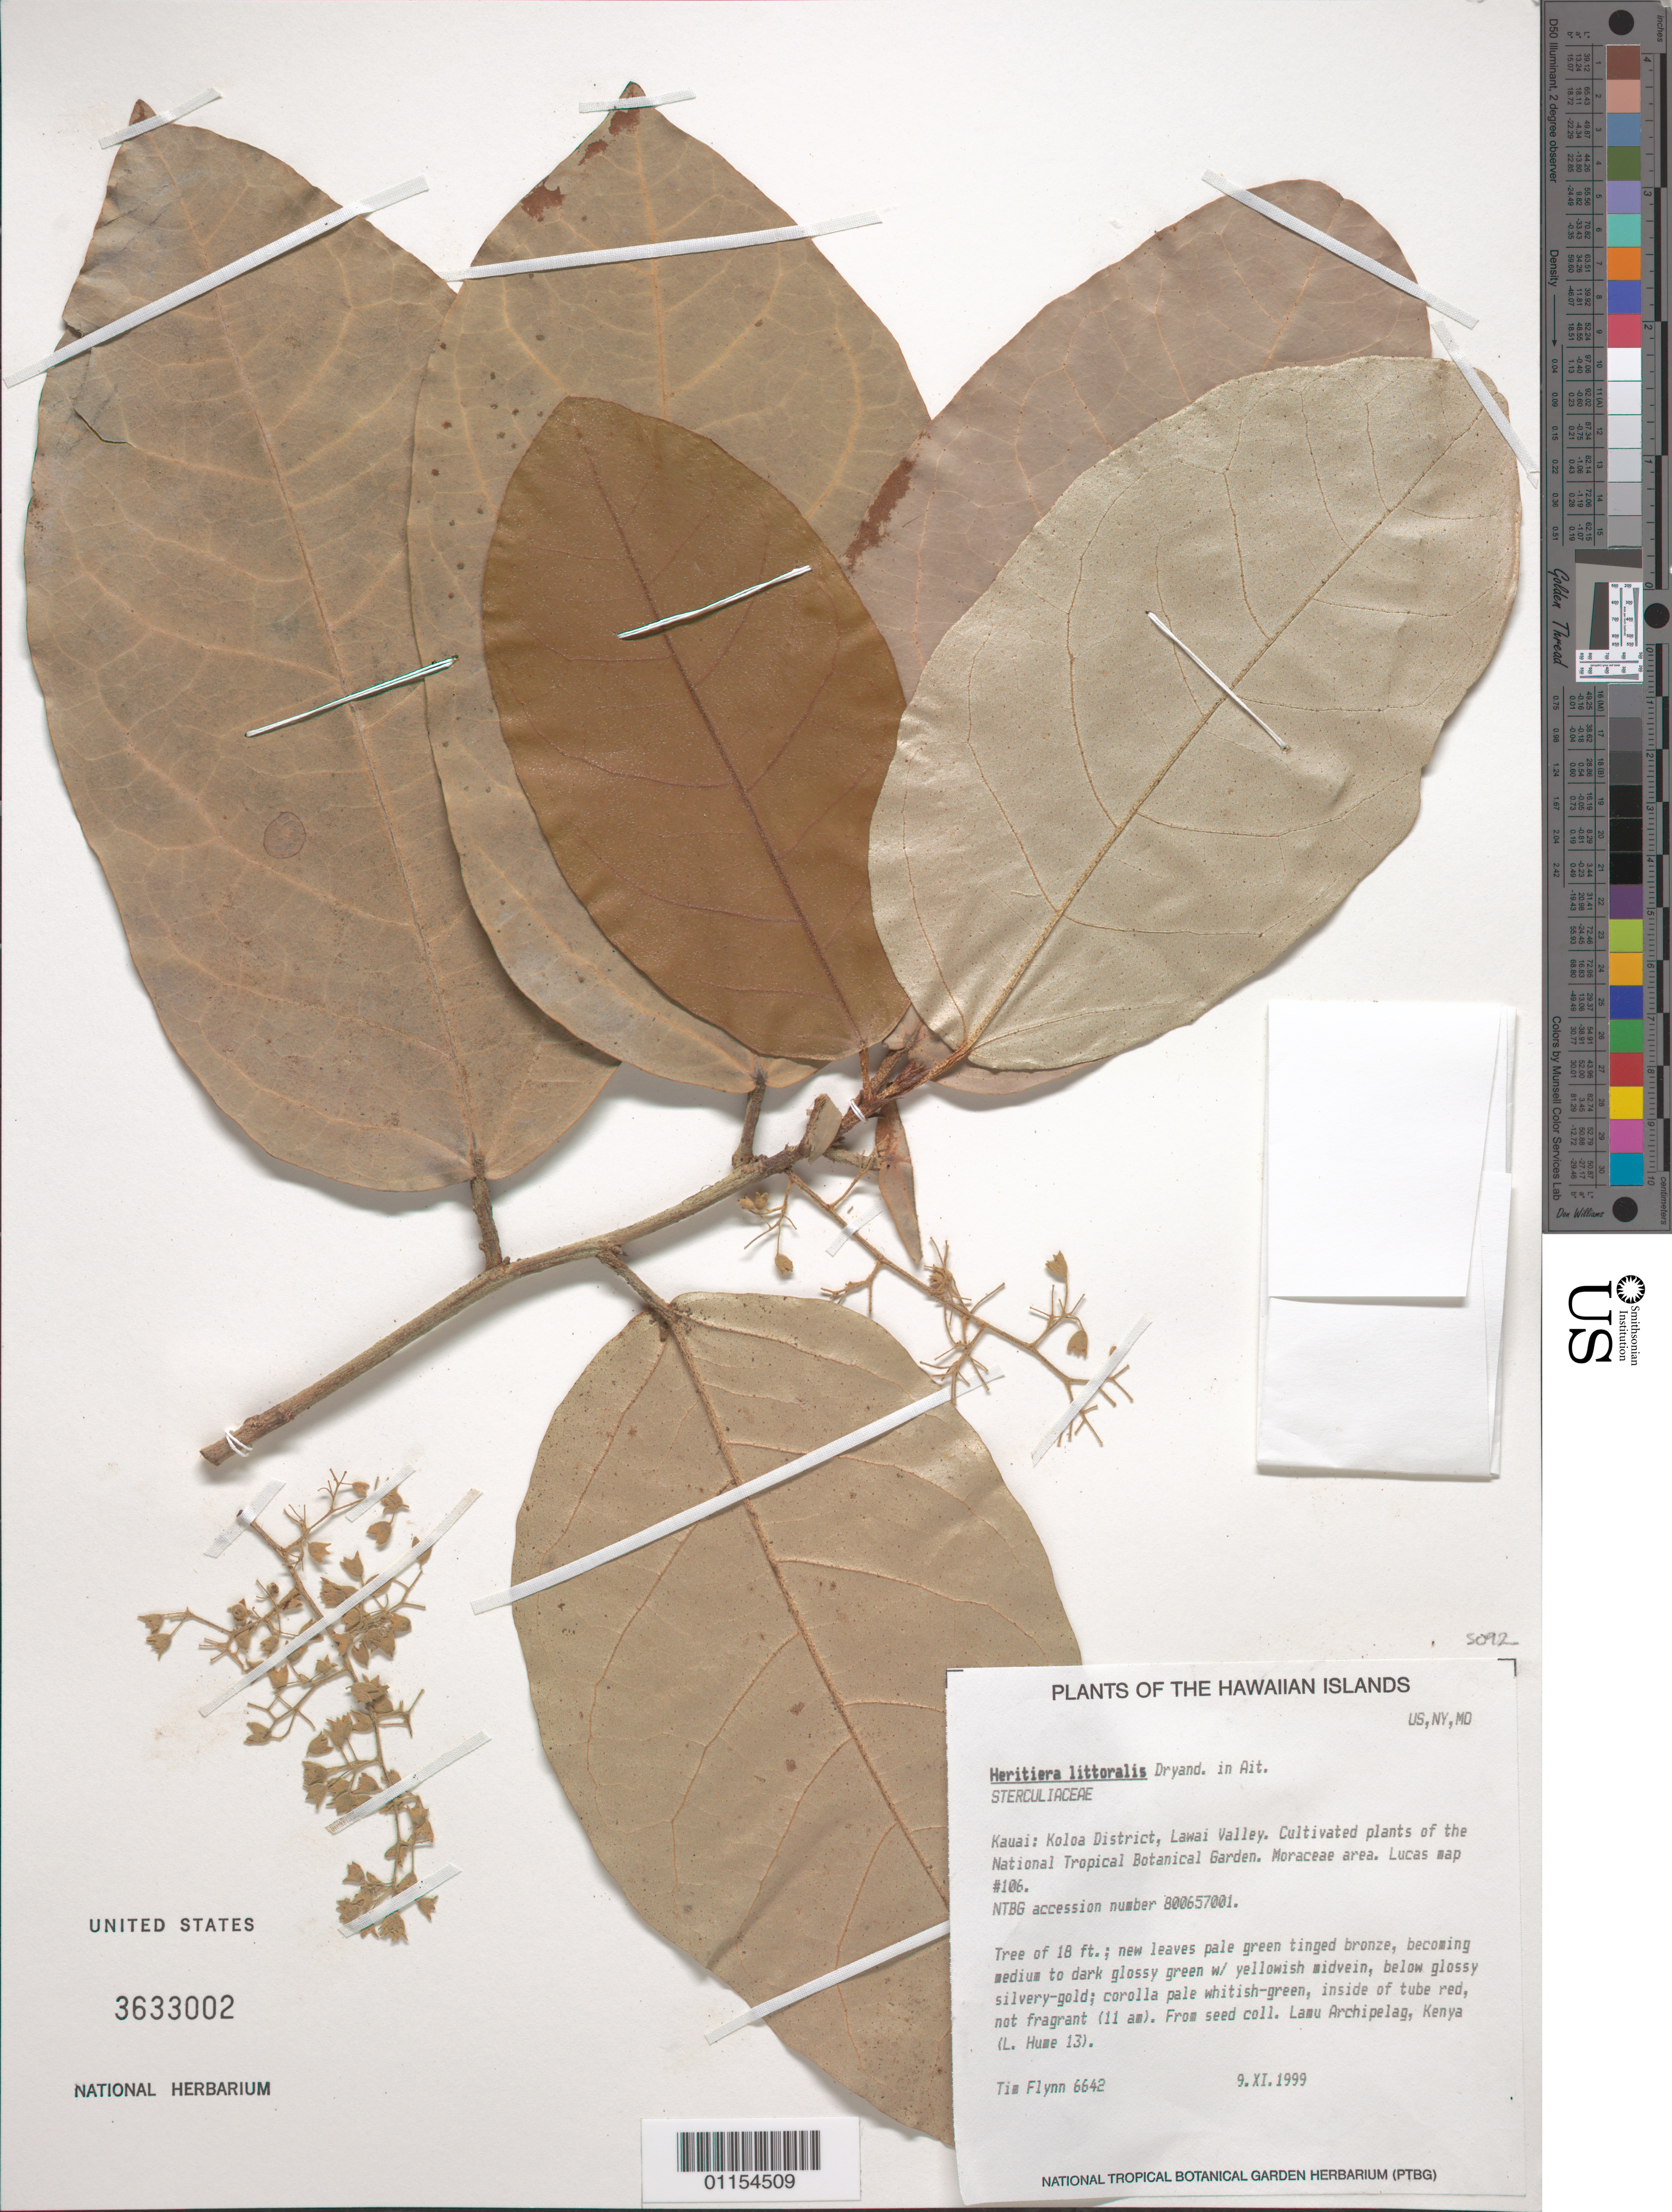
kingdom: Plantae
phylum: Tracheophyta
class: Magnoliopsida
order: Malvales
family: Malvaceae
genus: Heritiera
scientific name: Heritiera littoralis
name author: Aiton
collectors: T. W. Flynn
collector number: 6642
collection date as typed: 9 Nov 1999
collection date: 1999-11-09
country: United States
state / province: Hawaii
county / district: Kauai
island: Kaua'i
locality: Lawai Valley.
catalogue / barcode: US 3633002